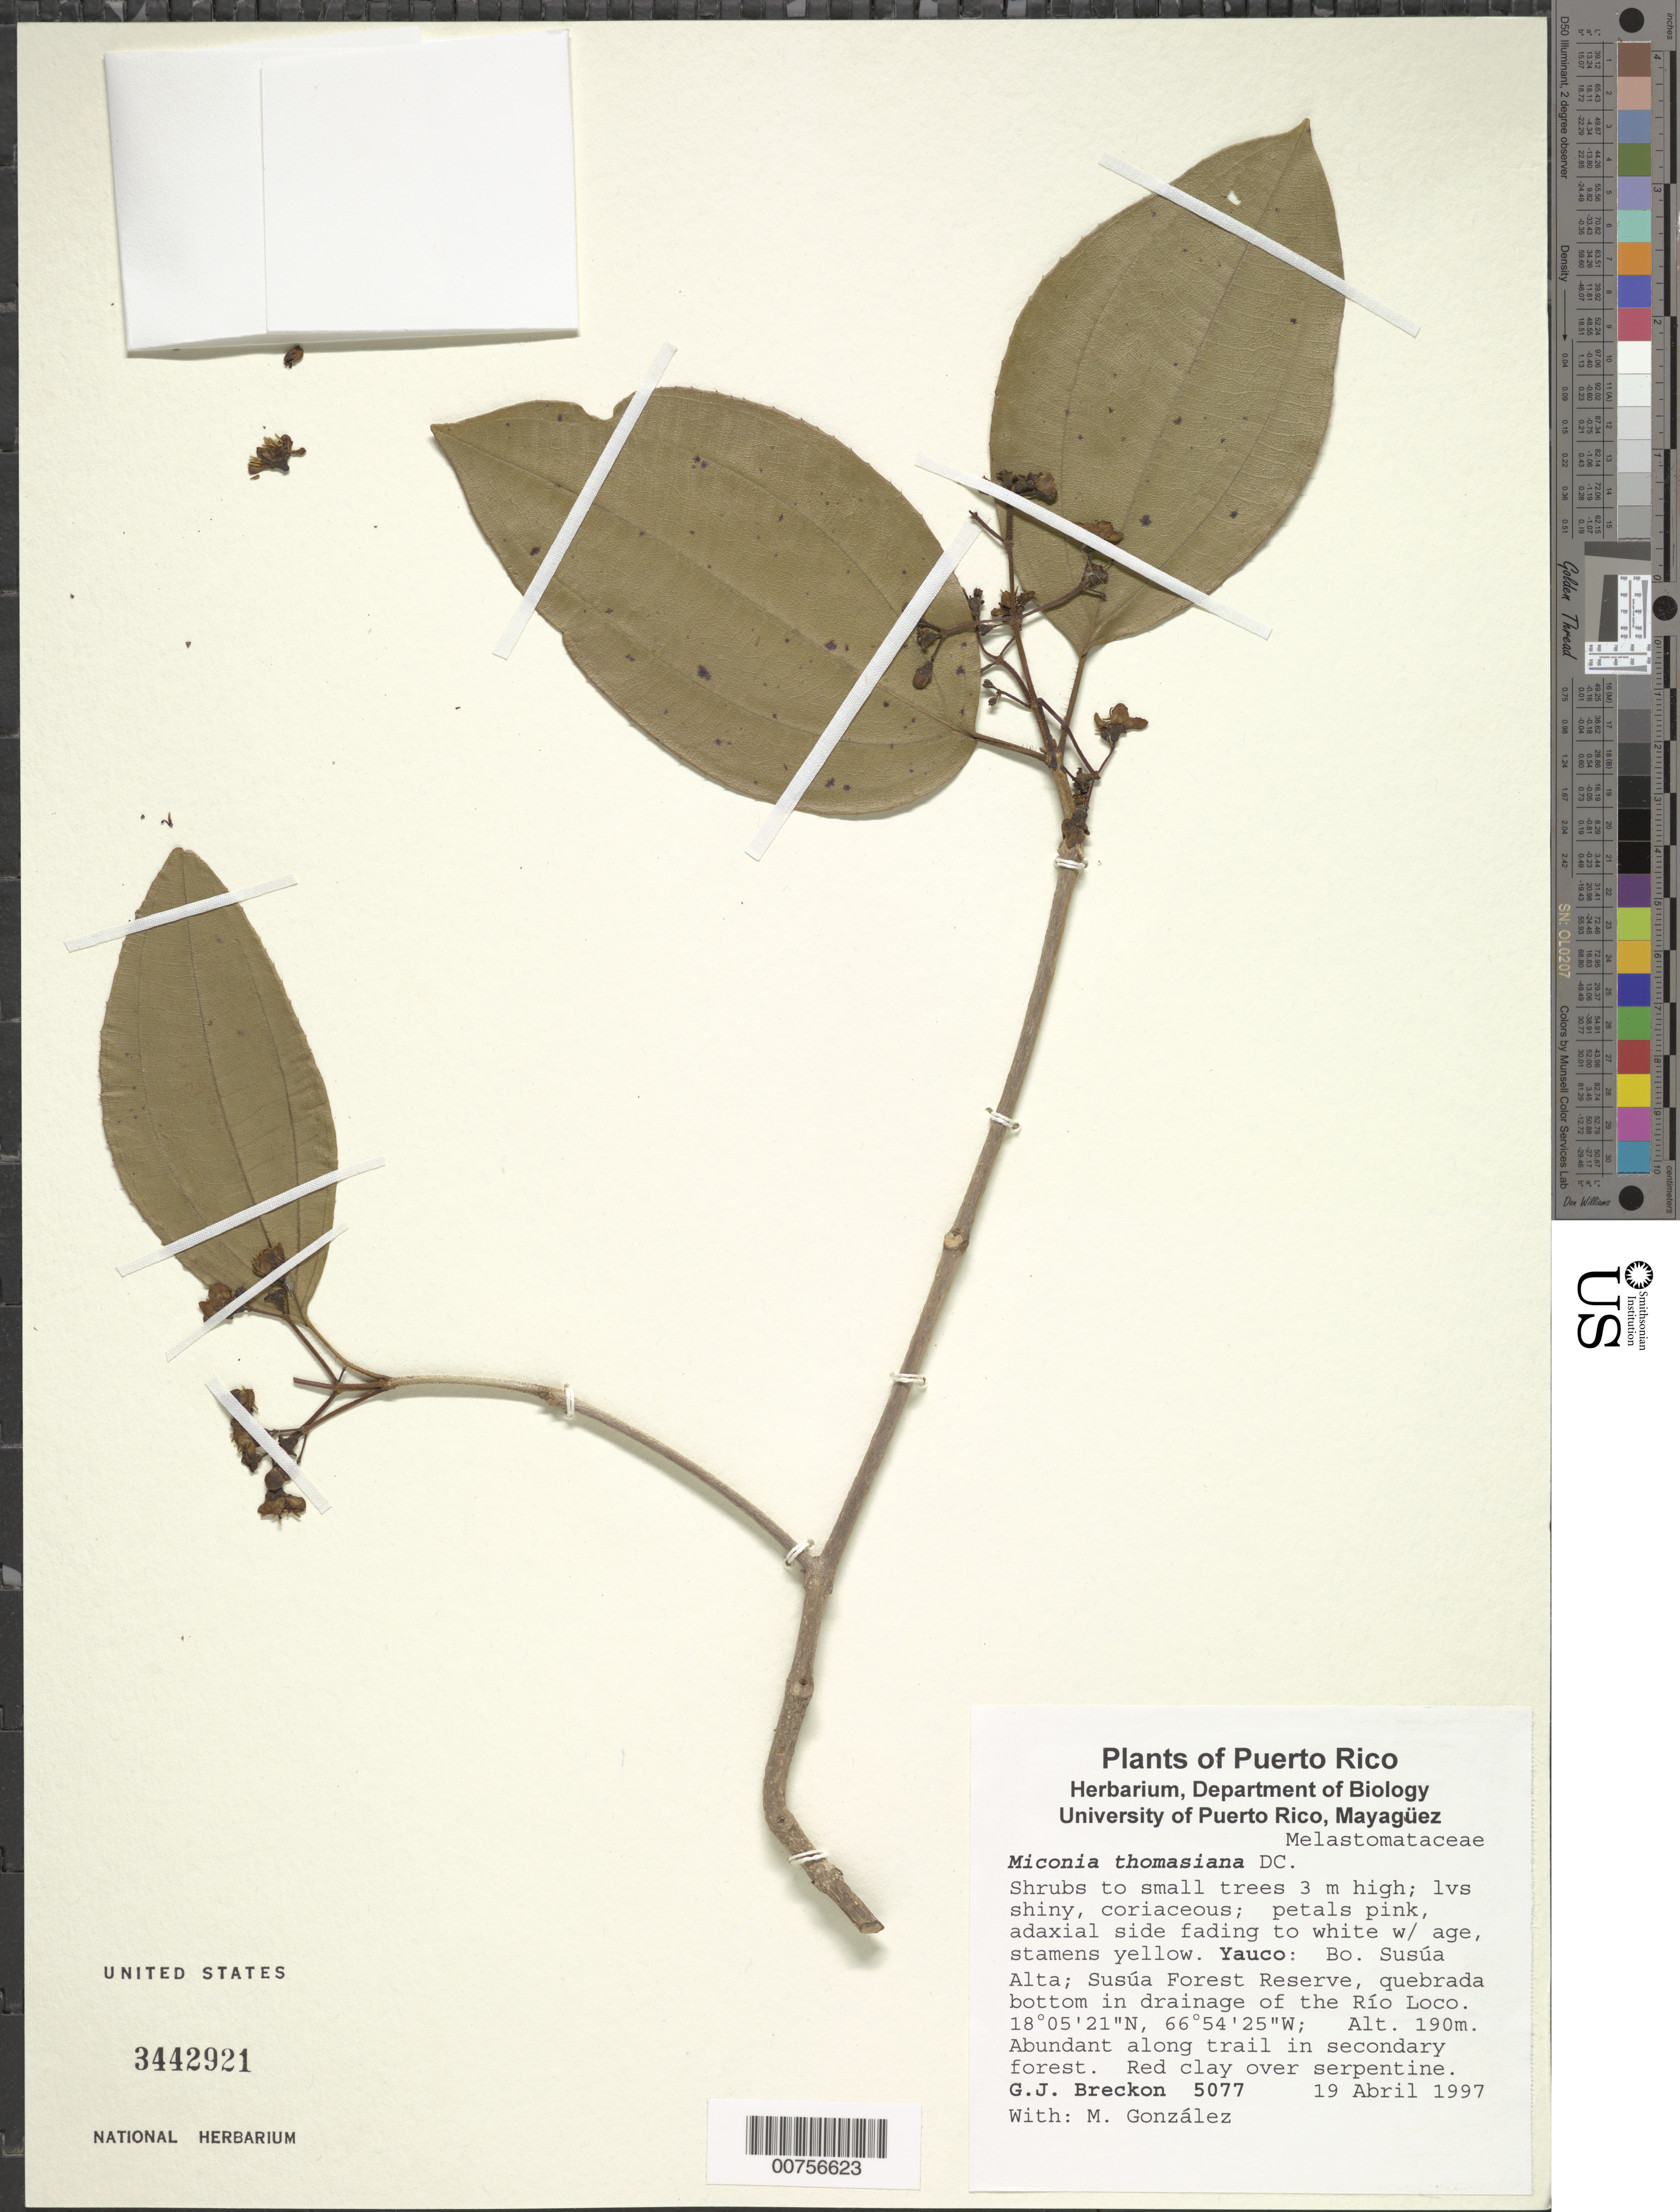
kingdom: Plantae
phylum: Tracheophyta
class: Magnoliopsida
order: Myrtales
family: Melastomataceae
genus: Miconia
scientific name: Miconia thomasiana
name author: DC.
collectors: G. J. Breckon & M. González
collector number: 5077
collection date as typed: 19 Apr 1997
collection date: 1997-04-19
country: Puerto Rico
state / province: Yauco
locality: Yauco: Bo. Susúa Alta; Susúa Forest Reserve, quebrada bottom in drainage of the Río Loco.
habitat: Abundant along trail in secondary forest. Red clay over serpentine.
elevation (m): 190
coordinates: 18.08916667, -66.90694444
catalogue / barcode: US 3442921